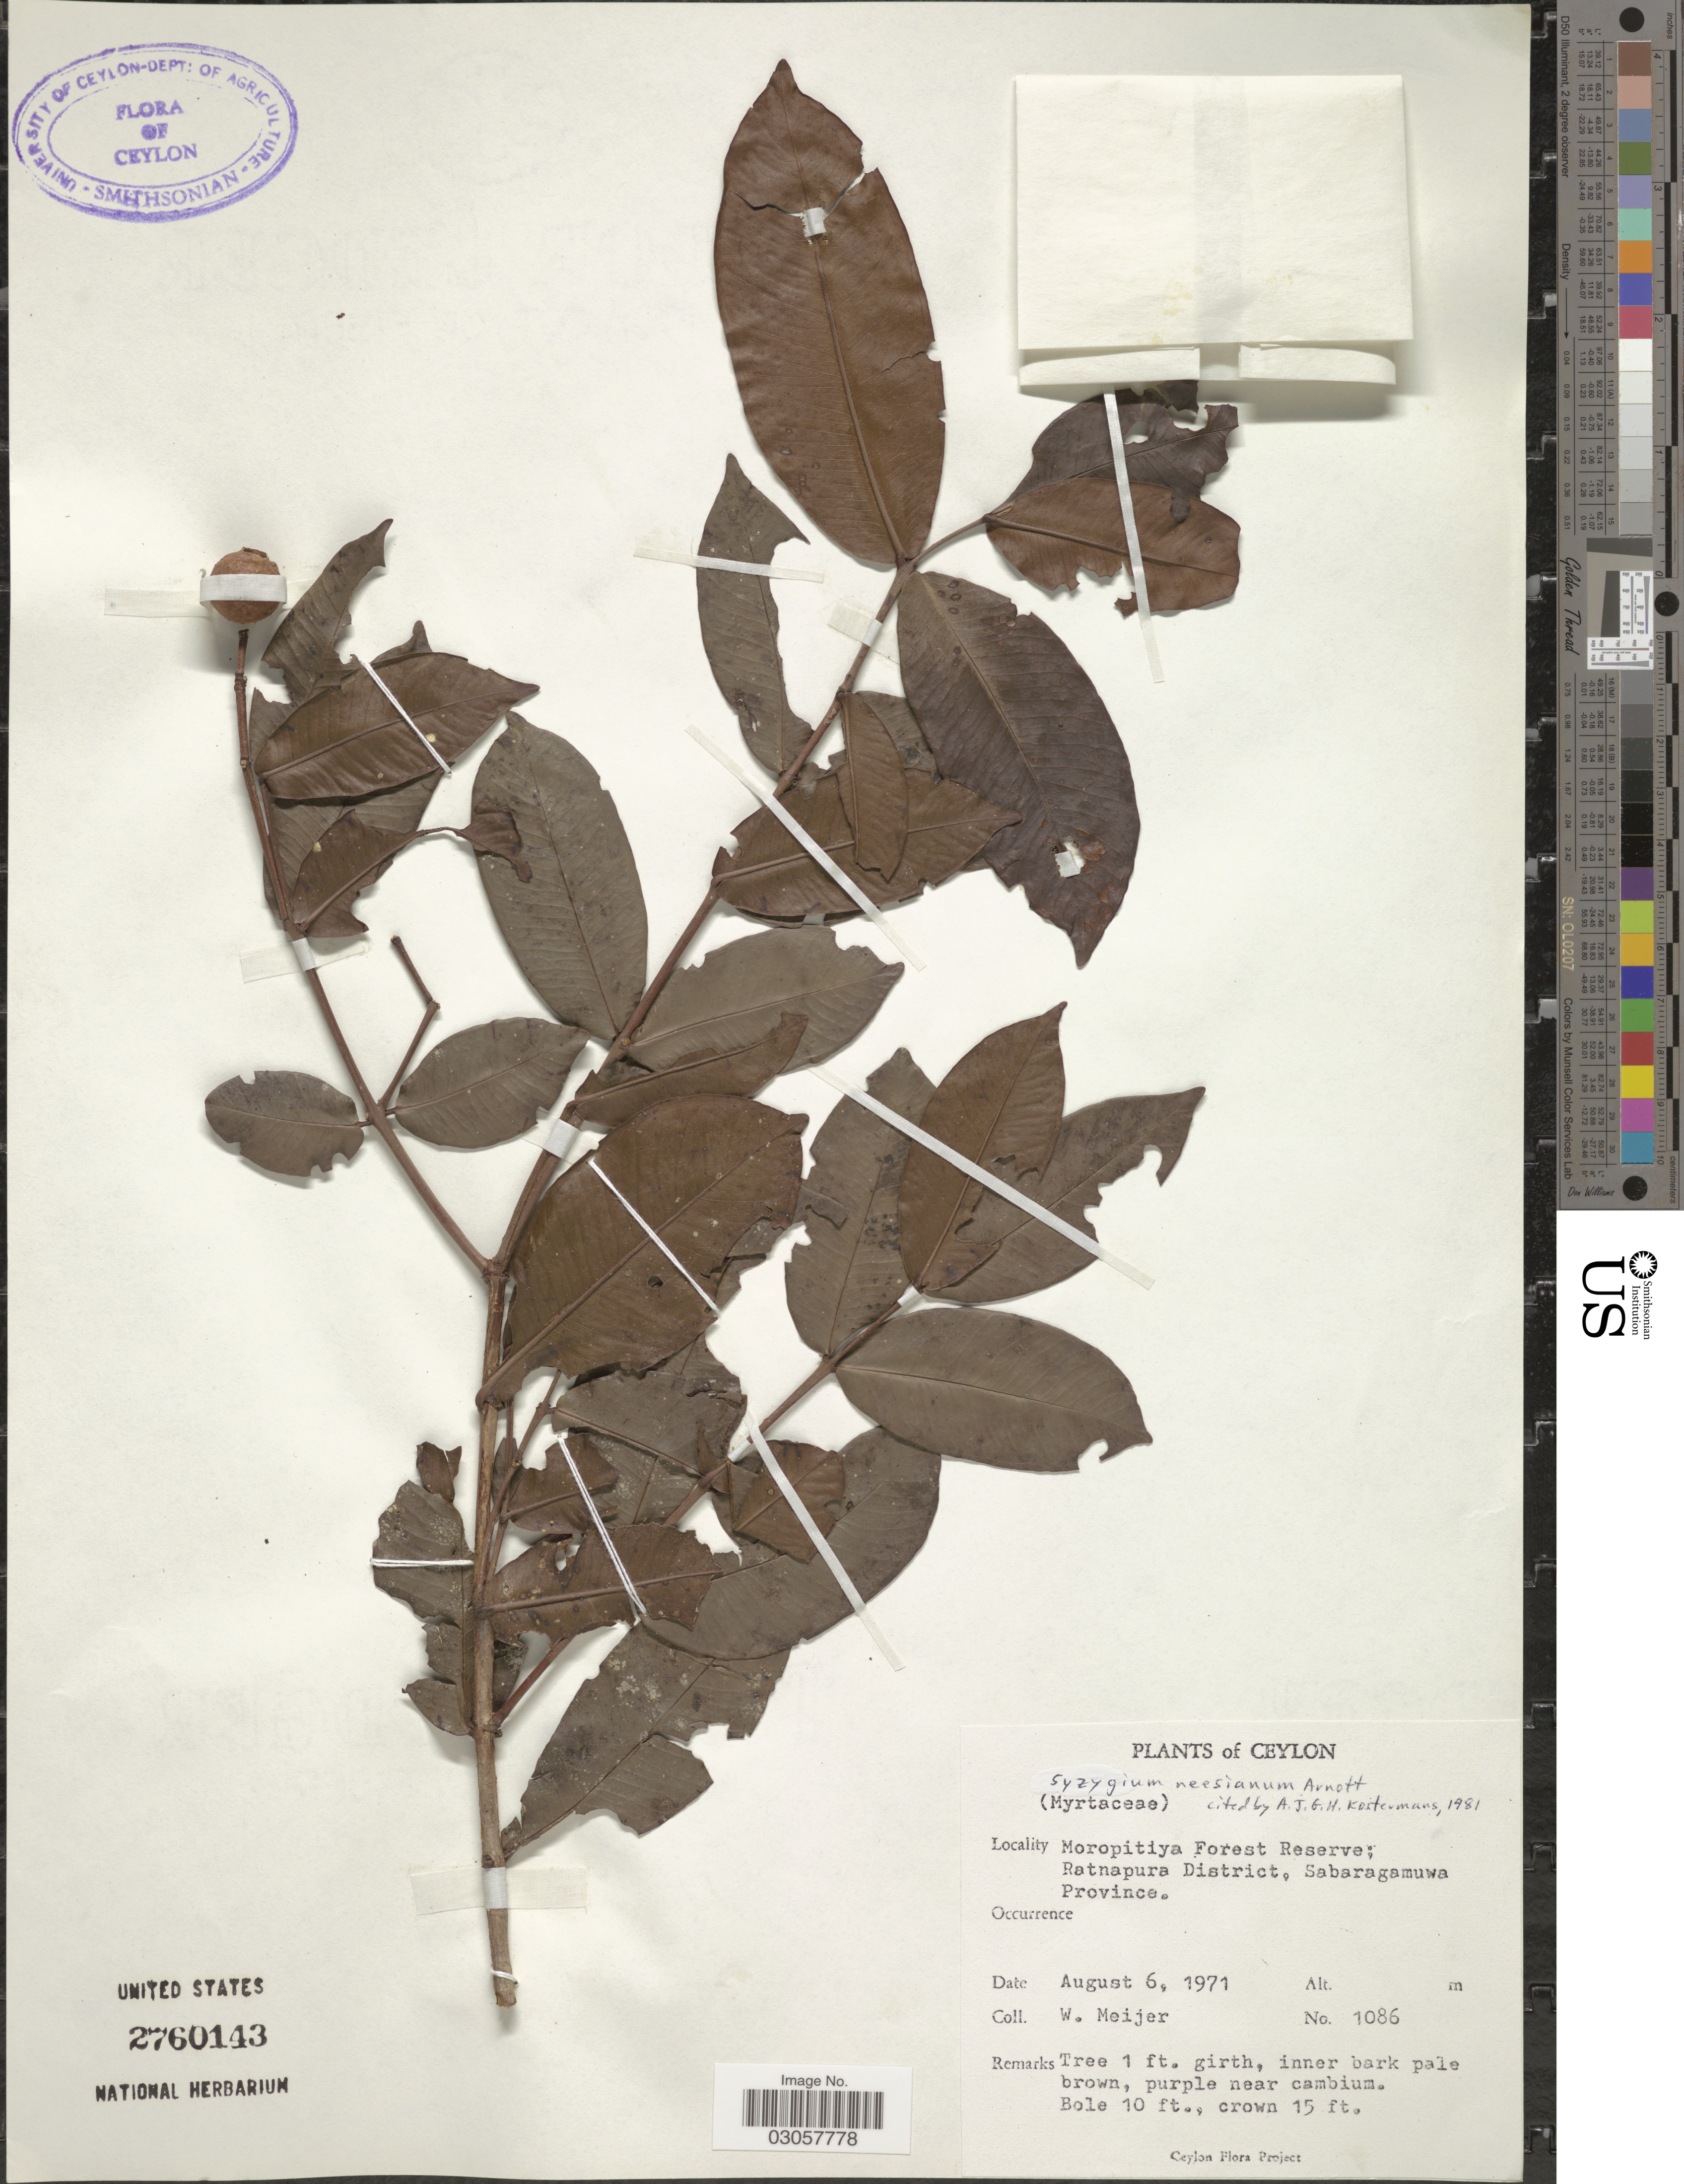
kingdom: Plantae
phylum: Tracheophyta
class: Magnoliopsida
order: Myrtales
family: Myrtaceae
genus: Syzygium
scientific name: Syzygium neesianum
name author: Arn.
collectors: W. Meijer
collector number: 1086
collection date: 1973-08-06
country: Sri Lanka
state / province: Sabaragamuwa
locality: Ceylon. Moropitiya Forest Reserve; Ratnapura District.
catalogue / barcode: US 2760143